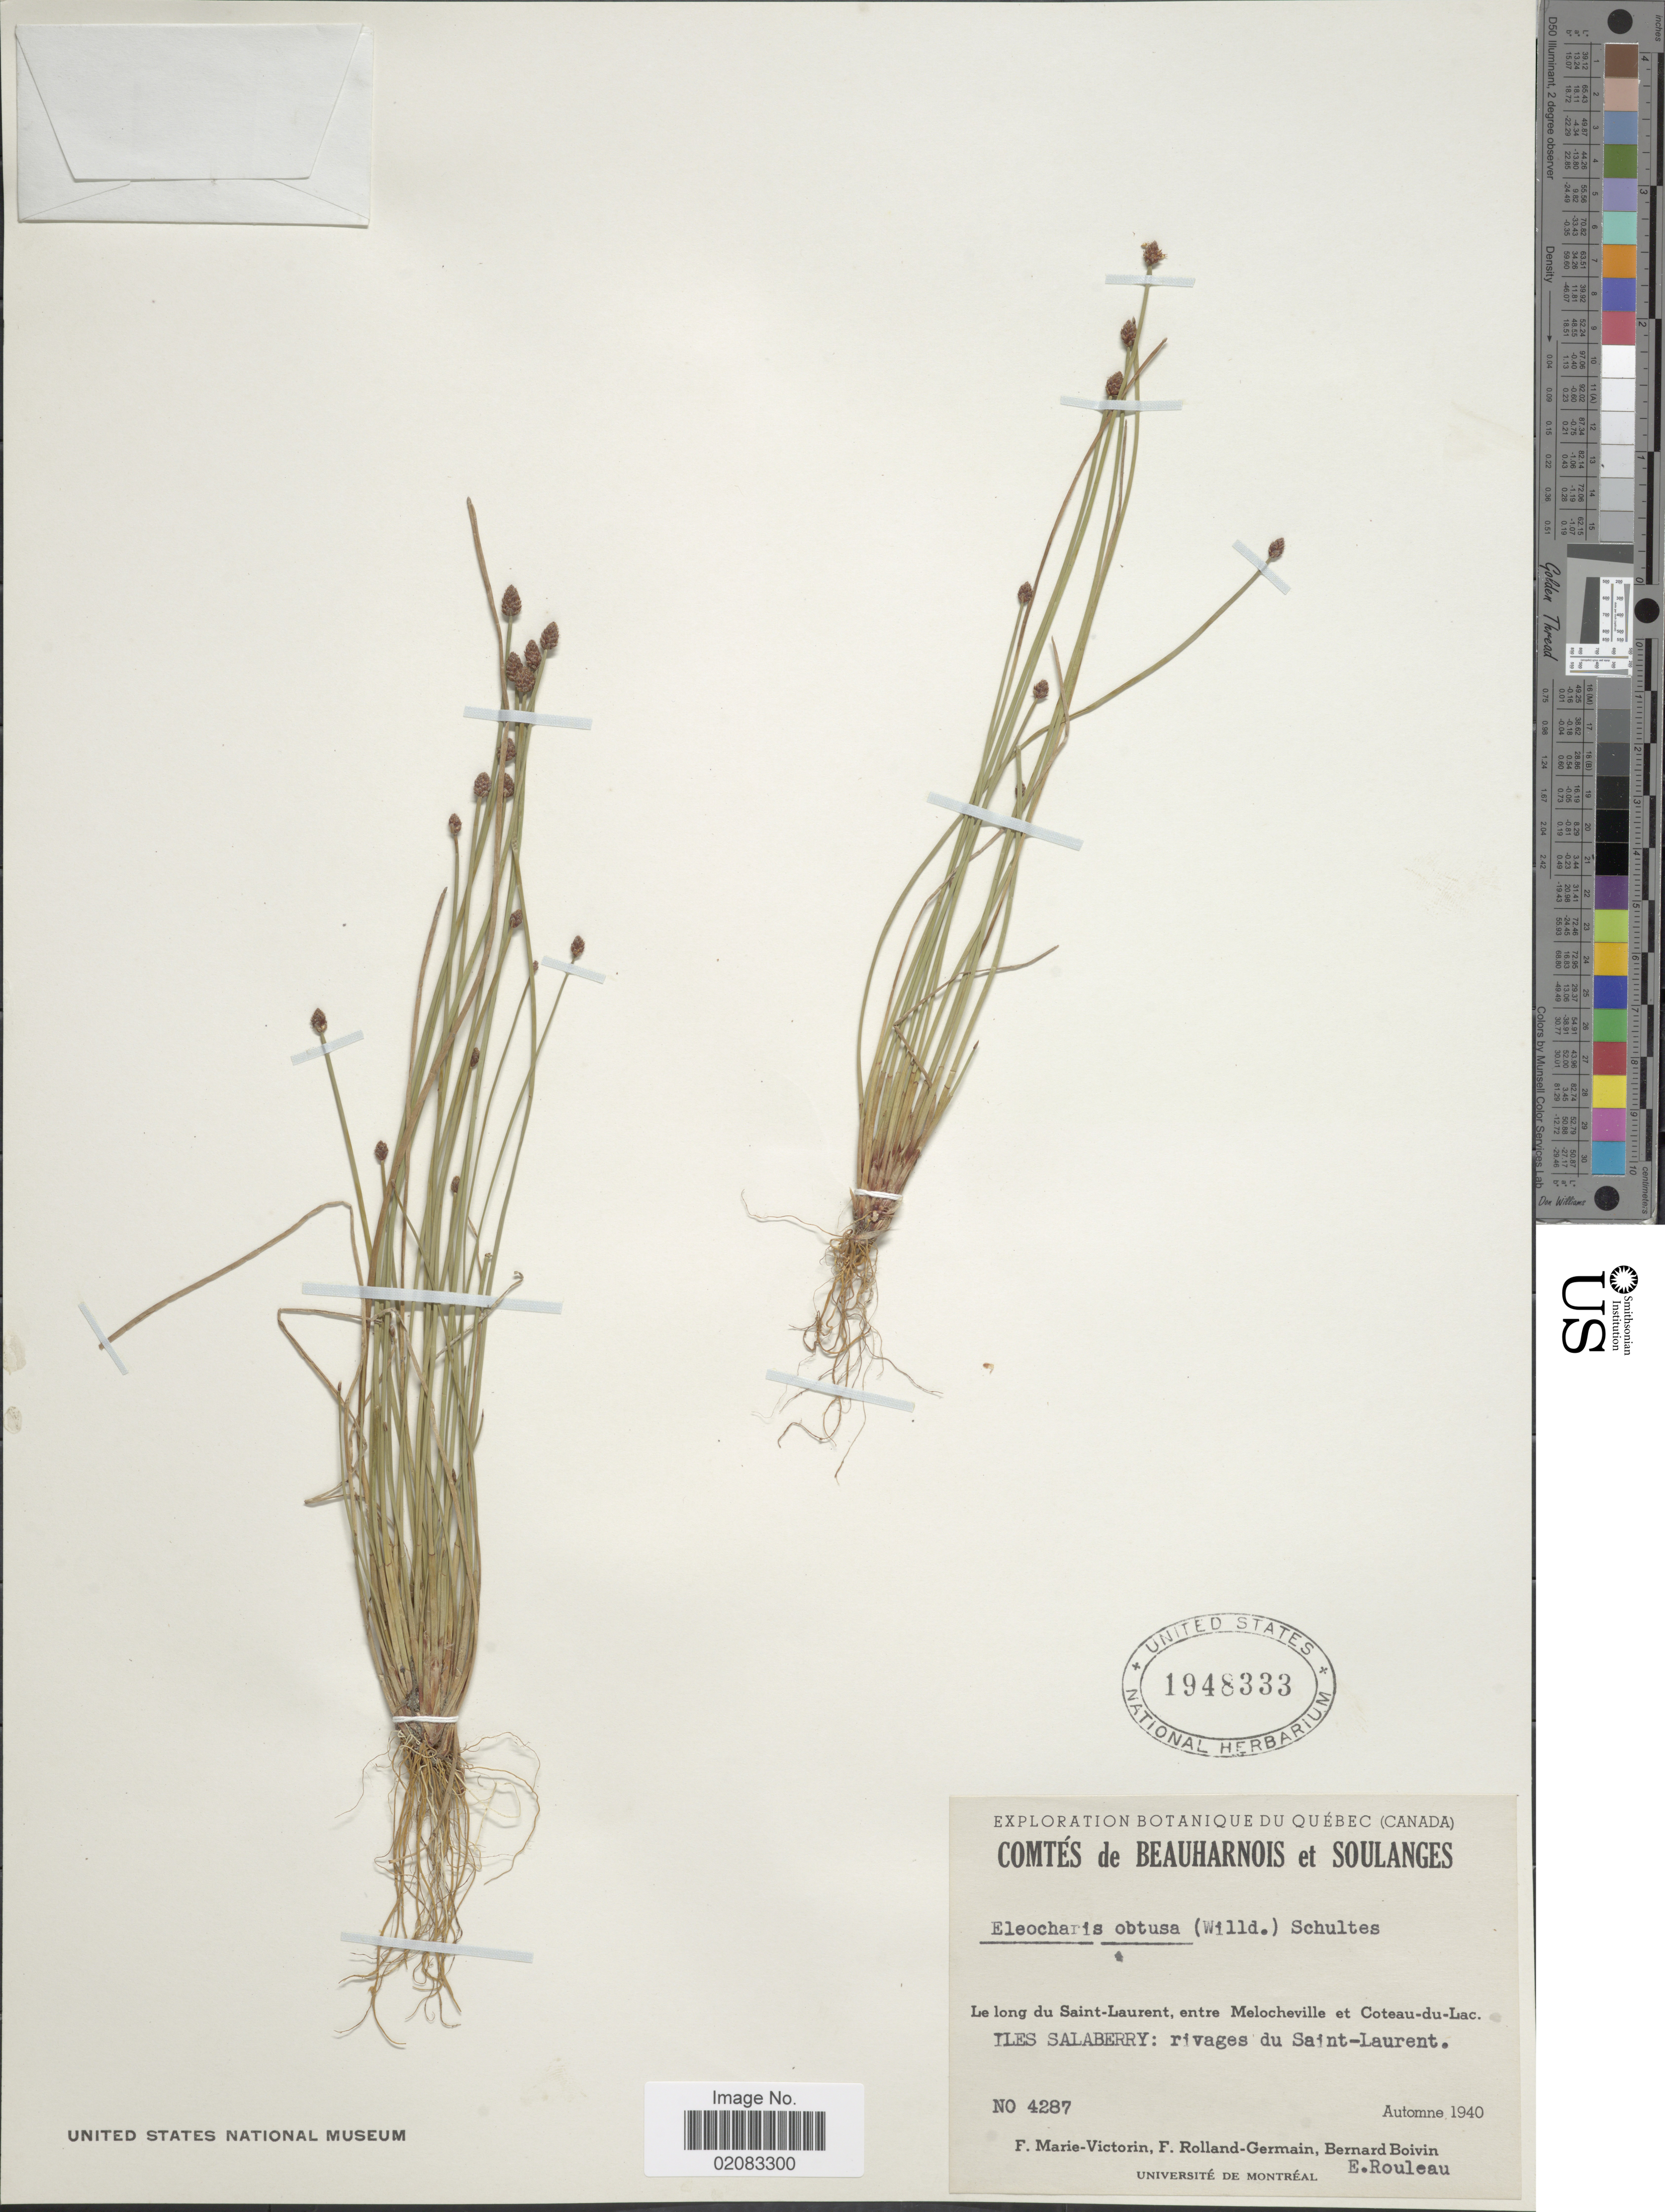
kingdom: Plantae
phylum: Tracheophyta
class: Liliopsida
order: Poales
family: Cyperaceae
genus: Eleocharis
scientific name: Eleocharis obtusa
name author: (Willd.) Schult.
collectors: F. Marie-Victorin, Rolland-Germain, J. R. B. Boivin & E. Rouleau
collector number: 4287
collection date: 1940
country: Canada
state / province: Quebec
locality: Comtés de Beauharnois et Soulanges, Le Long du Saint-Laurent, entre Melocheville et Coteau-du-Lac. Iles Salaberry: rivages du Saint-Laurent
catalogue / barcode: US 1948333